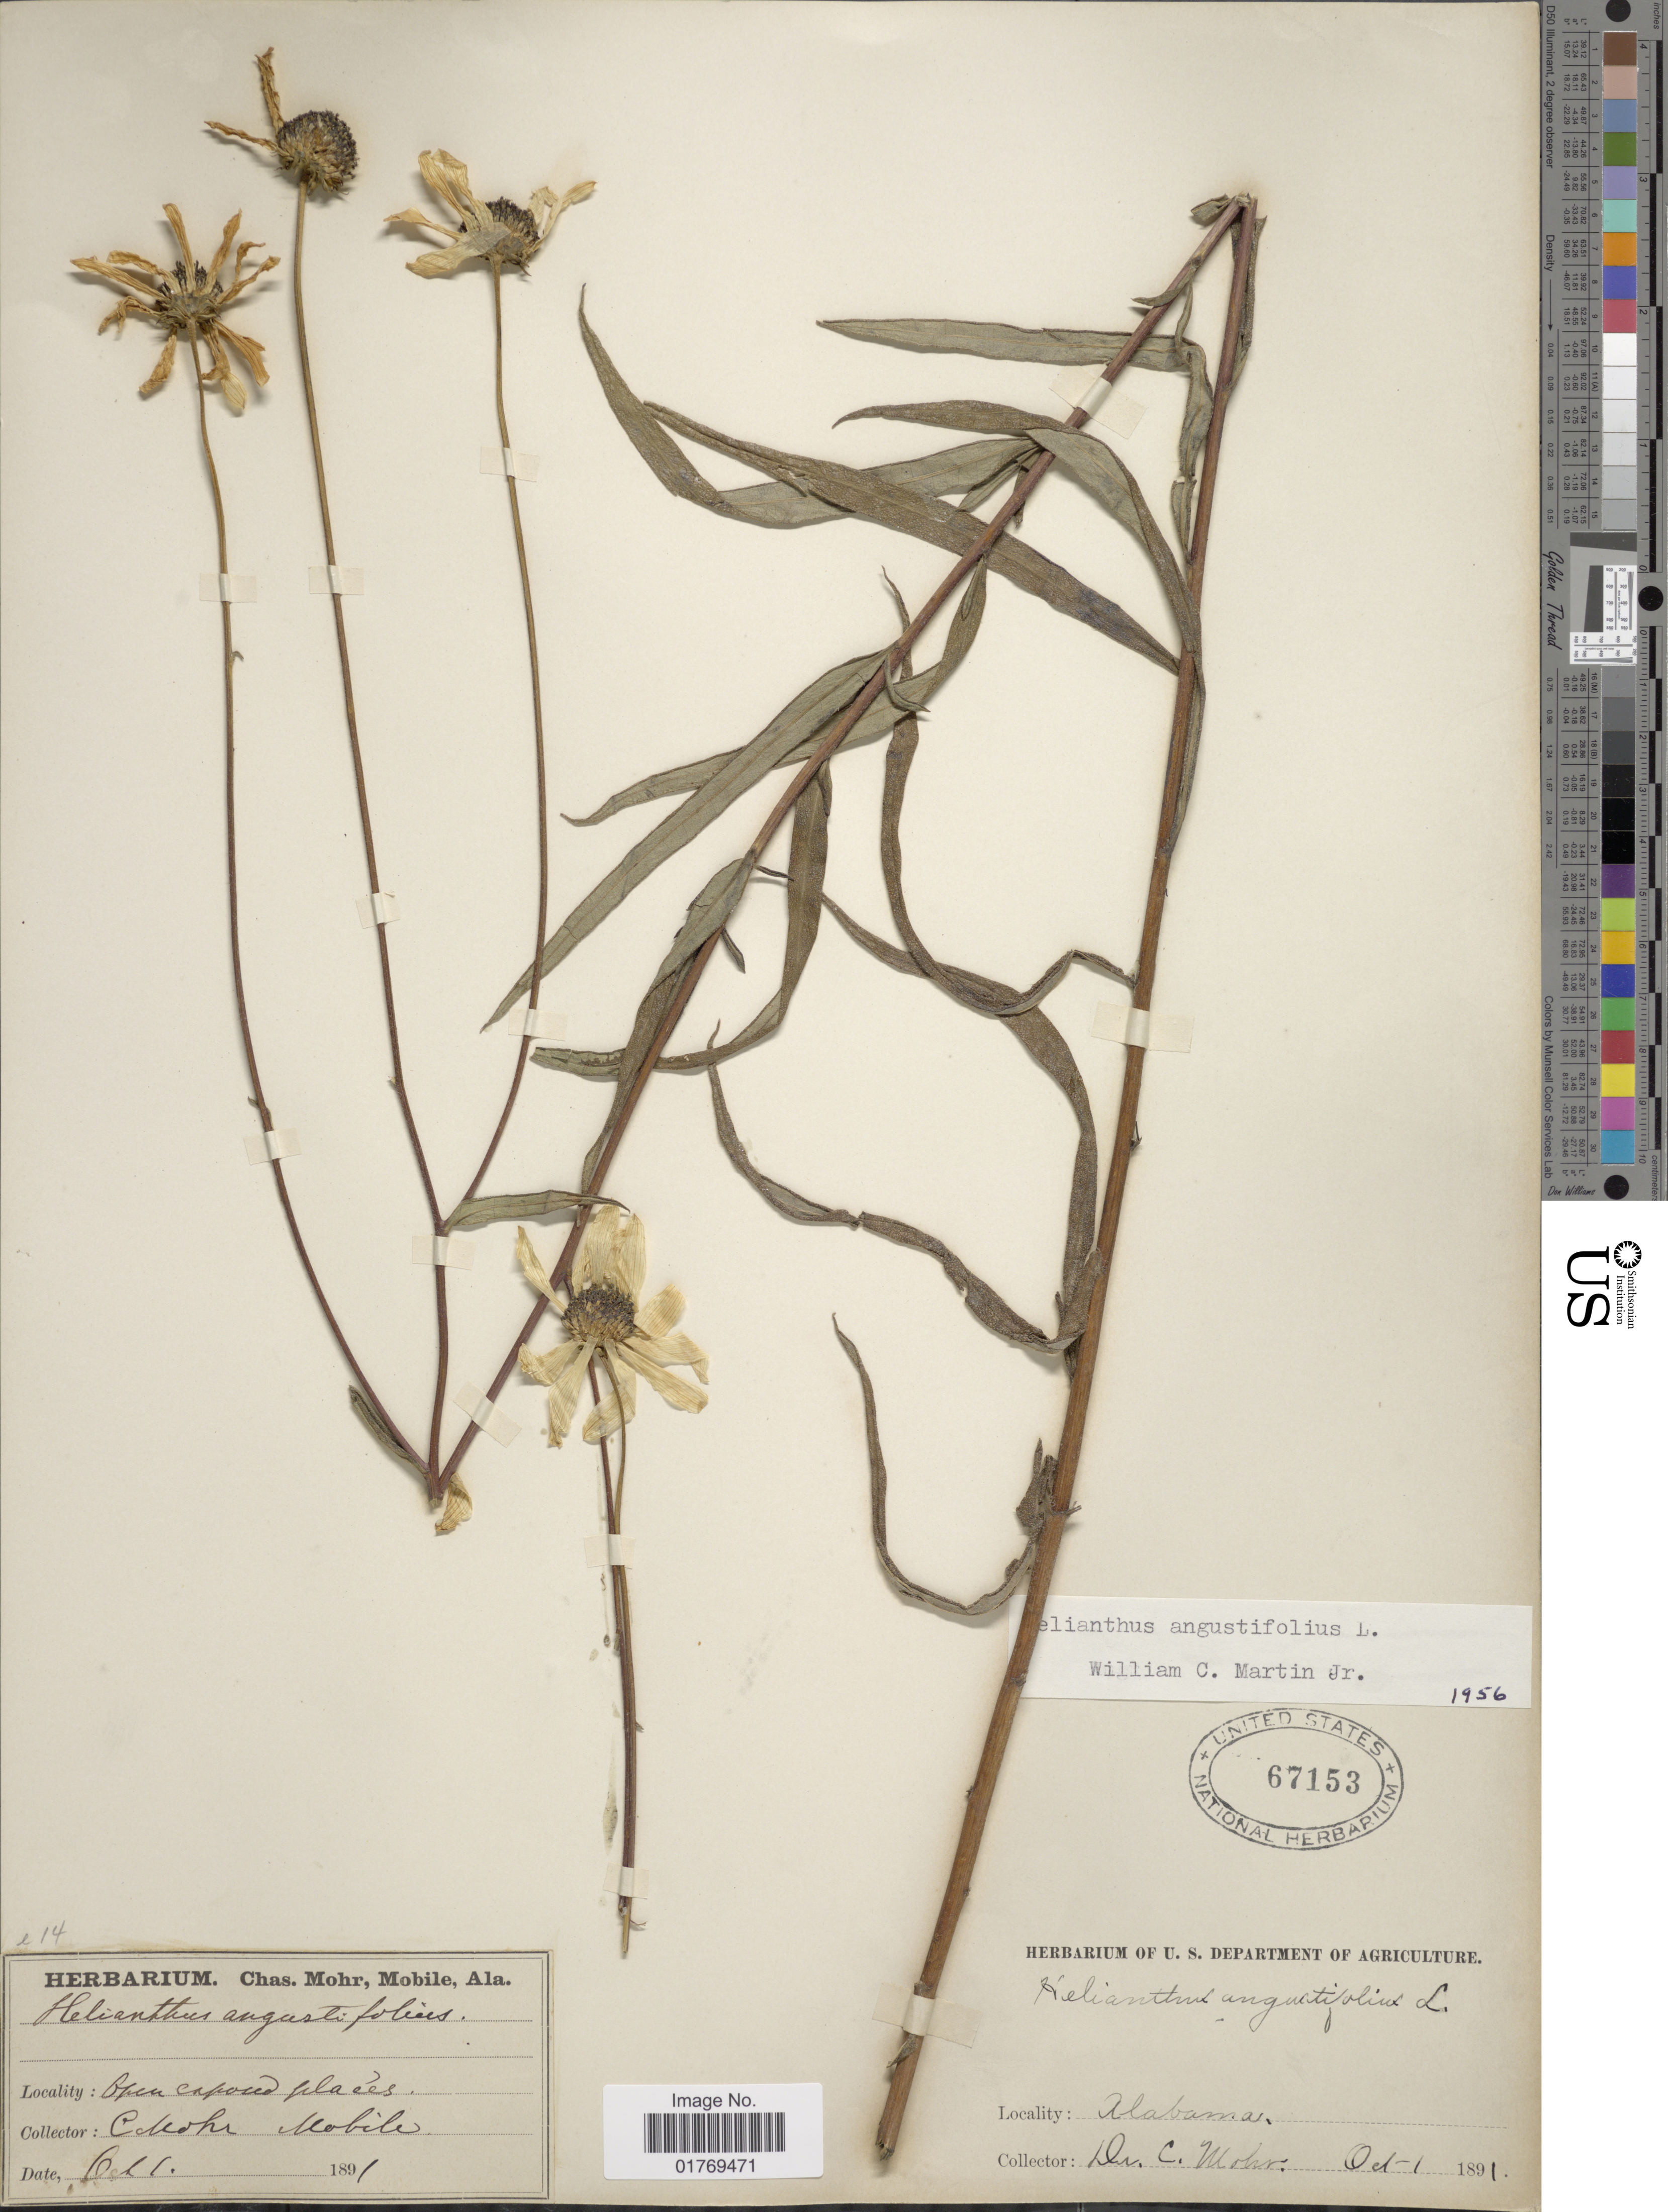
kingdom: Plantae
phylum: Tracheophyta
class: Magnoliopsida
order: Asterales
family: Asteraceae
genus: Helianthus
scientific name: Helianthus angustifolius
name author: L.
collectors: C. T. Mohr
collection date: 1891-10-01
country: United States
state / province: Alabama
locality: Mobile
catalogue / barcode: US 67153